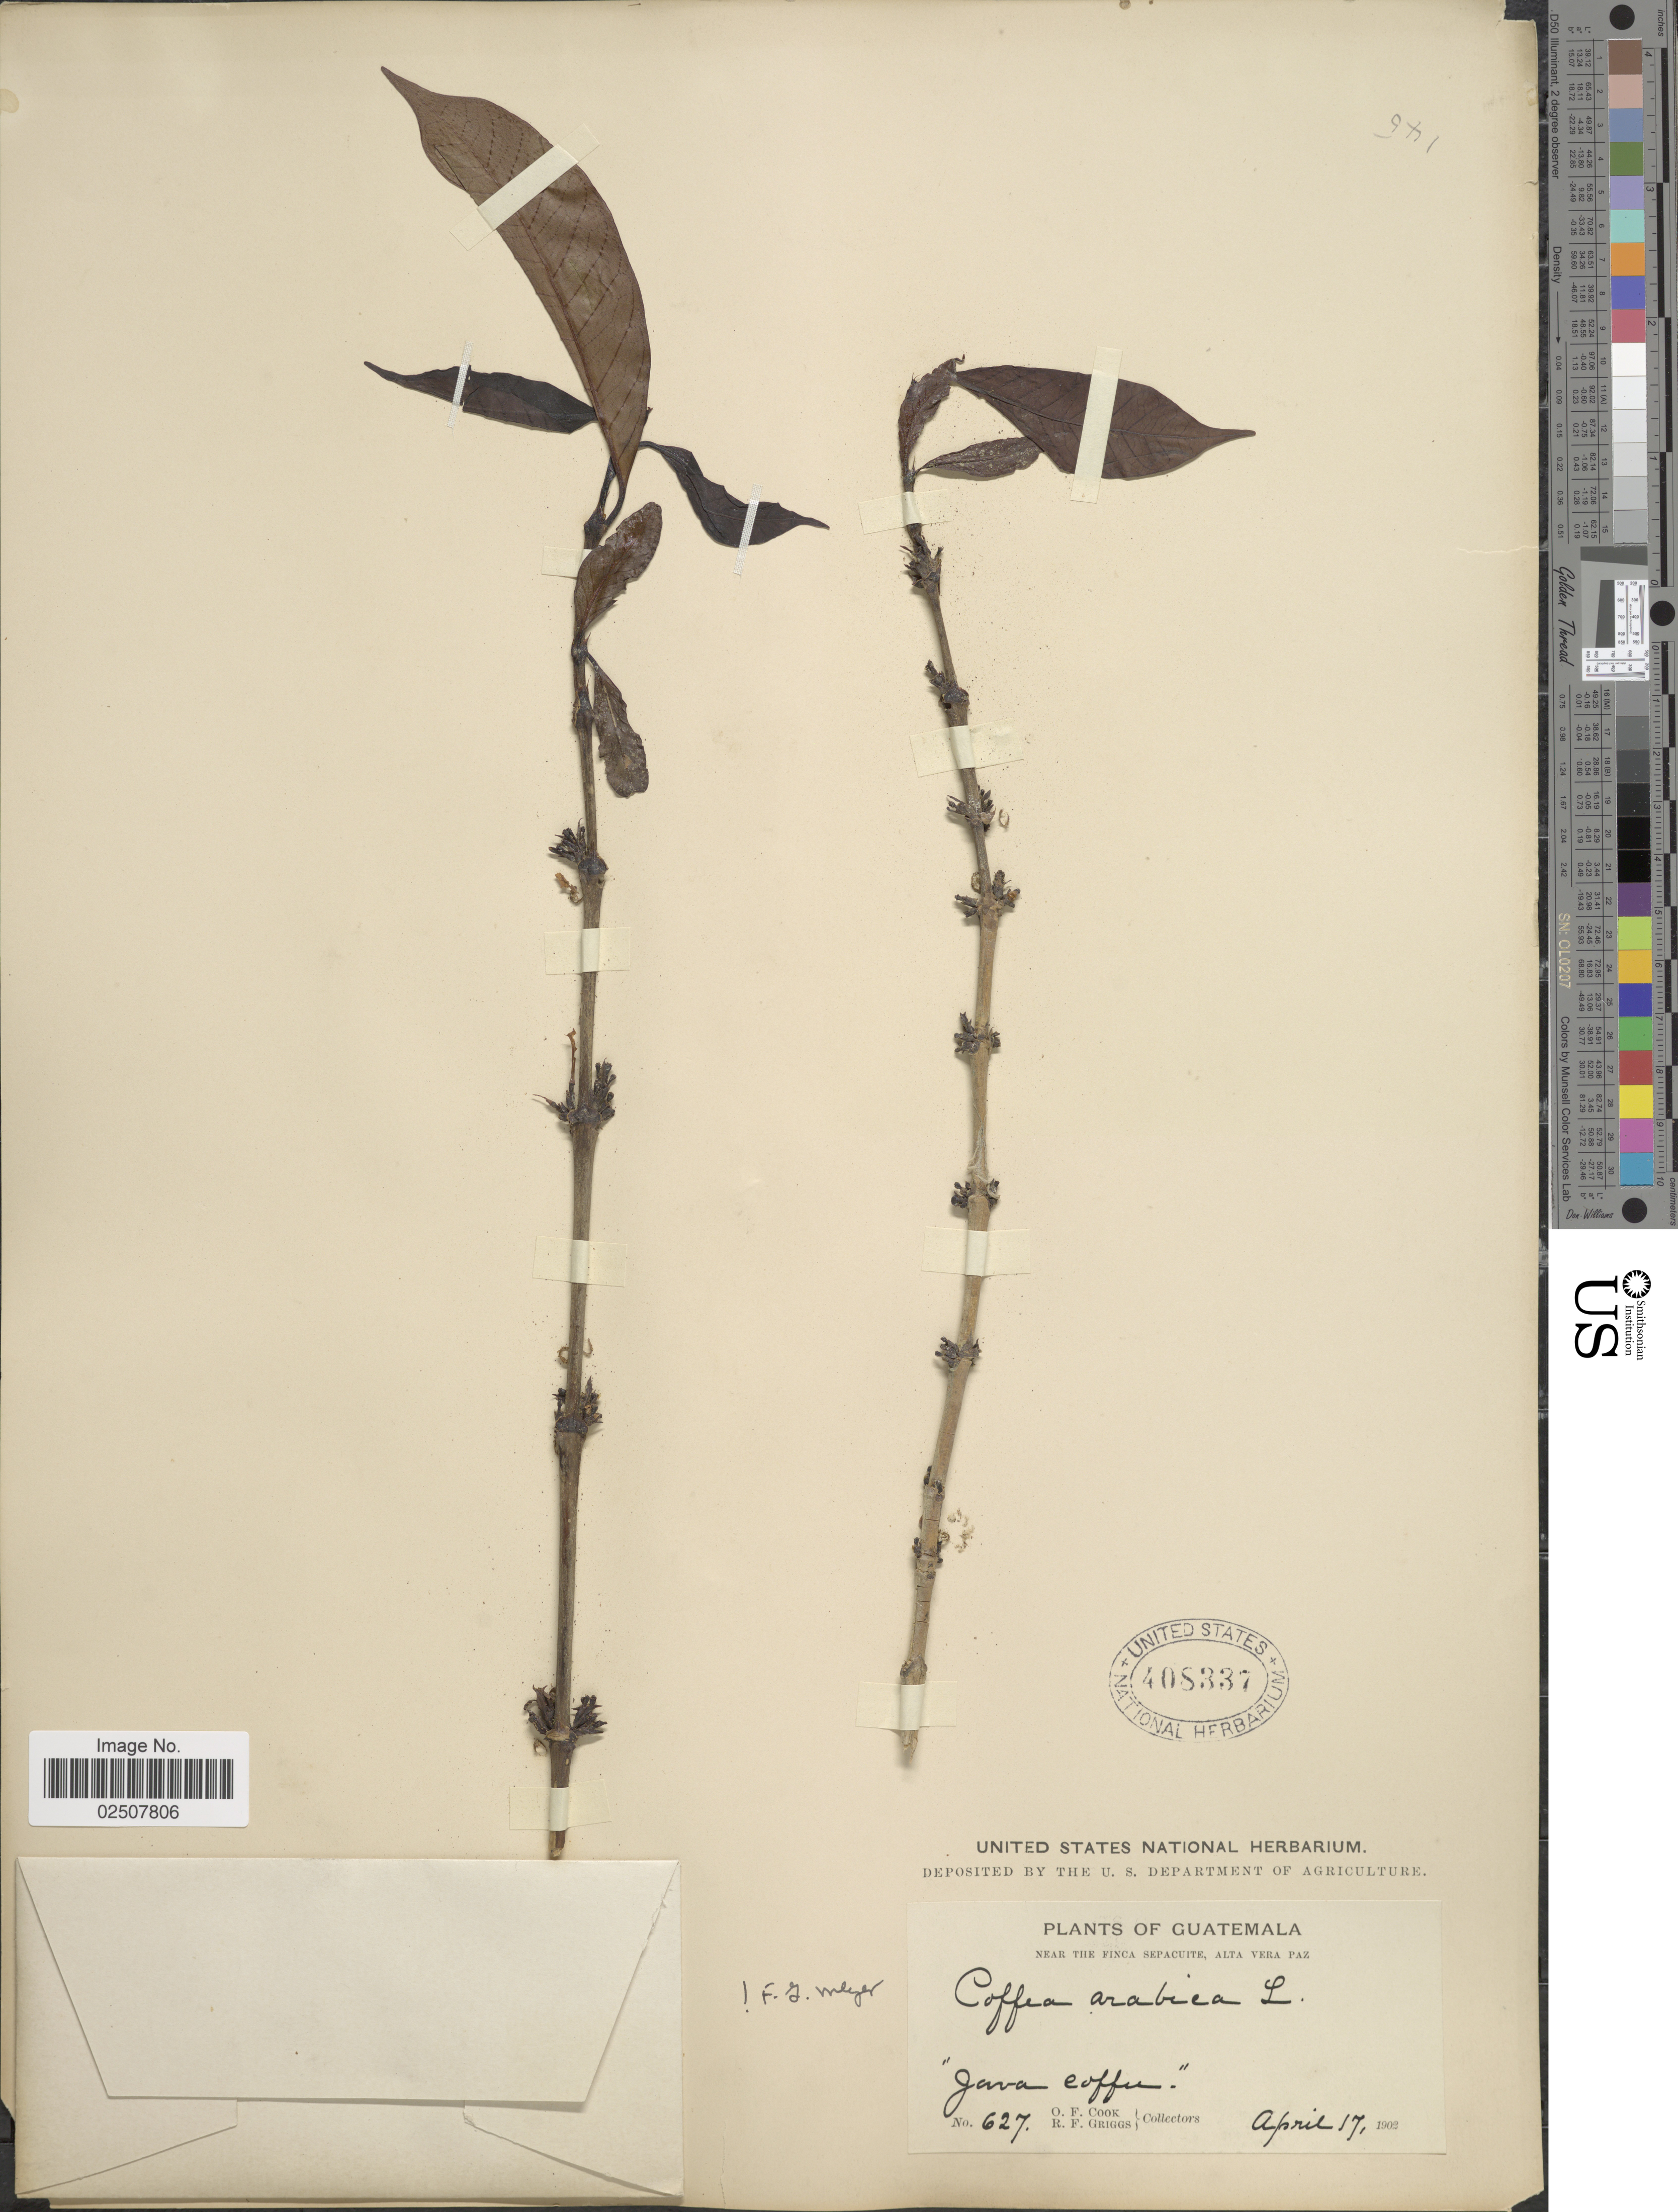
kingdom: Plantae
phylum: Tracheophyta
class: Magnoliopsida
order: Gentianales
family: Rubiaceae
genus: Coffea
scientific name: Coffea arabica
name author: L.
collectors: O. F. Cook & R. F. Griggs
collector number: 627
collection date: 1902-04-17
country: Guatemala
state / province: Alta Verapaz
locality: Near The Finca Sepacuite 'Java Coffee'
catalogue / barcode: US 408337